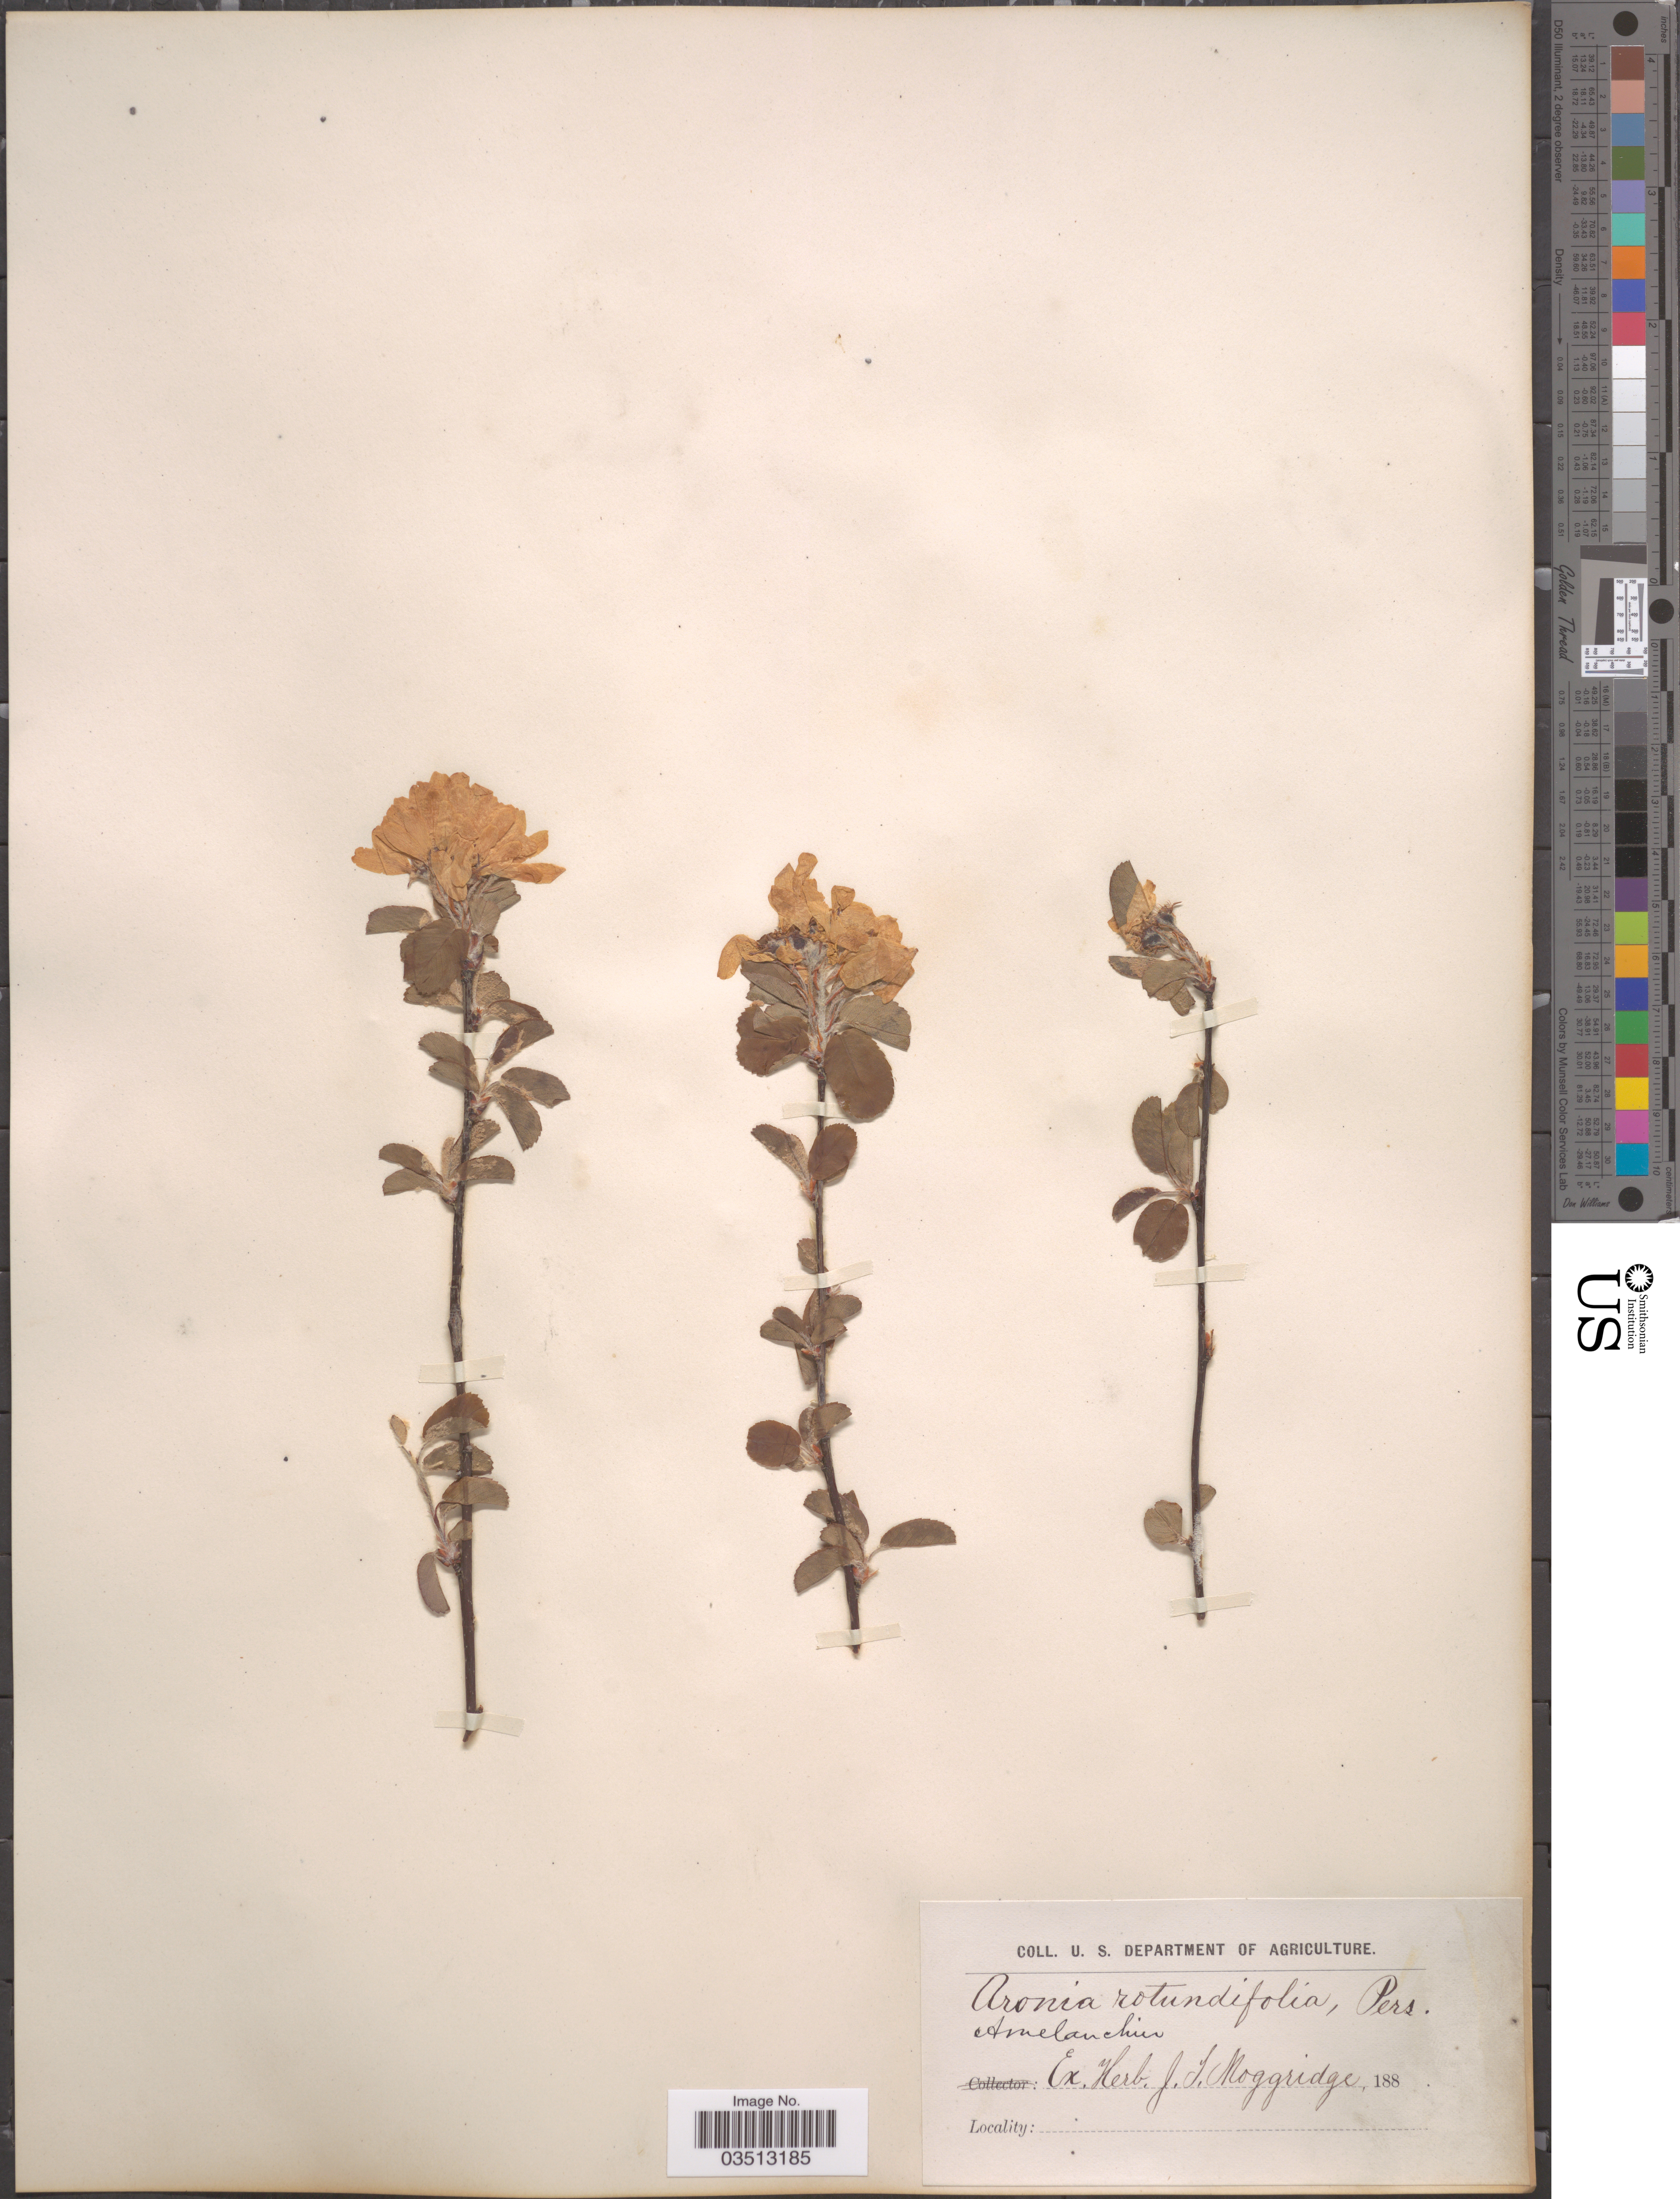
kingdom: Plantae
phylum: Tracheophyta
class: Magnoliopsida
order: Rosales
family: Rosaceae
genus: Amelanchier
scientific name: Amelanchier rotundifolia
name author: Dum. Cours.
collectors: ex herb. J.T. Moggridge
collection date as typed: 188